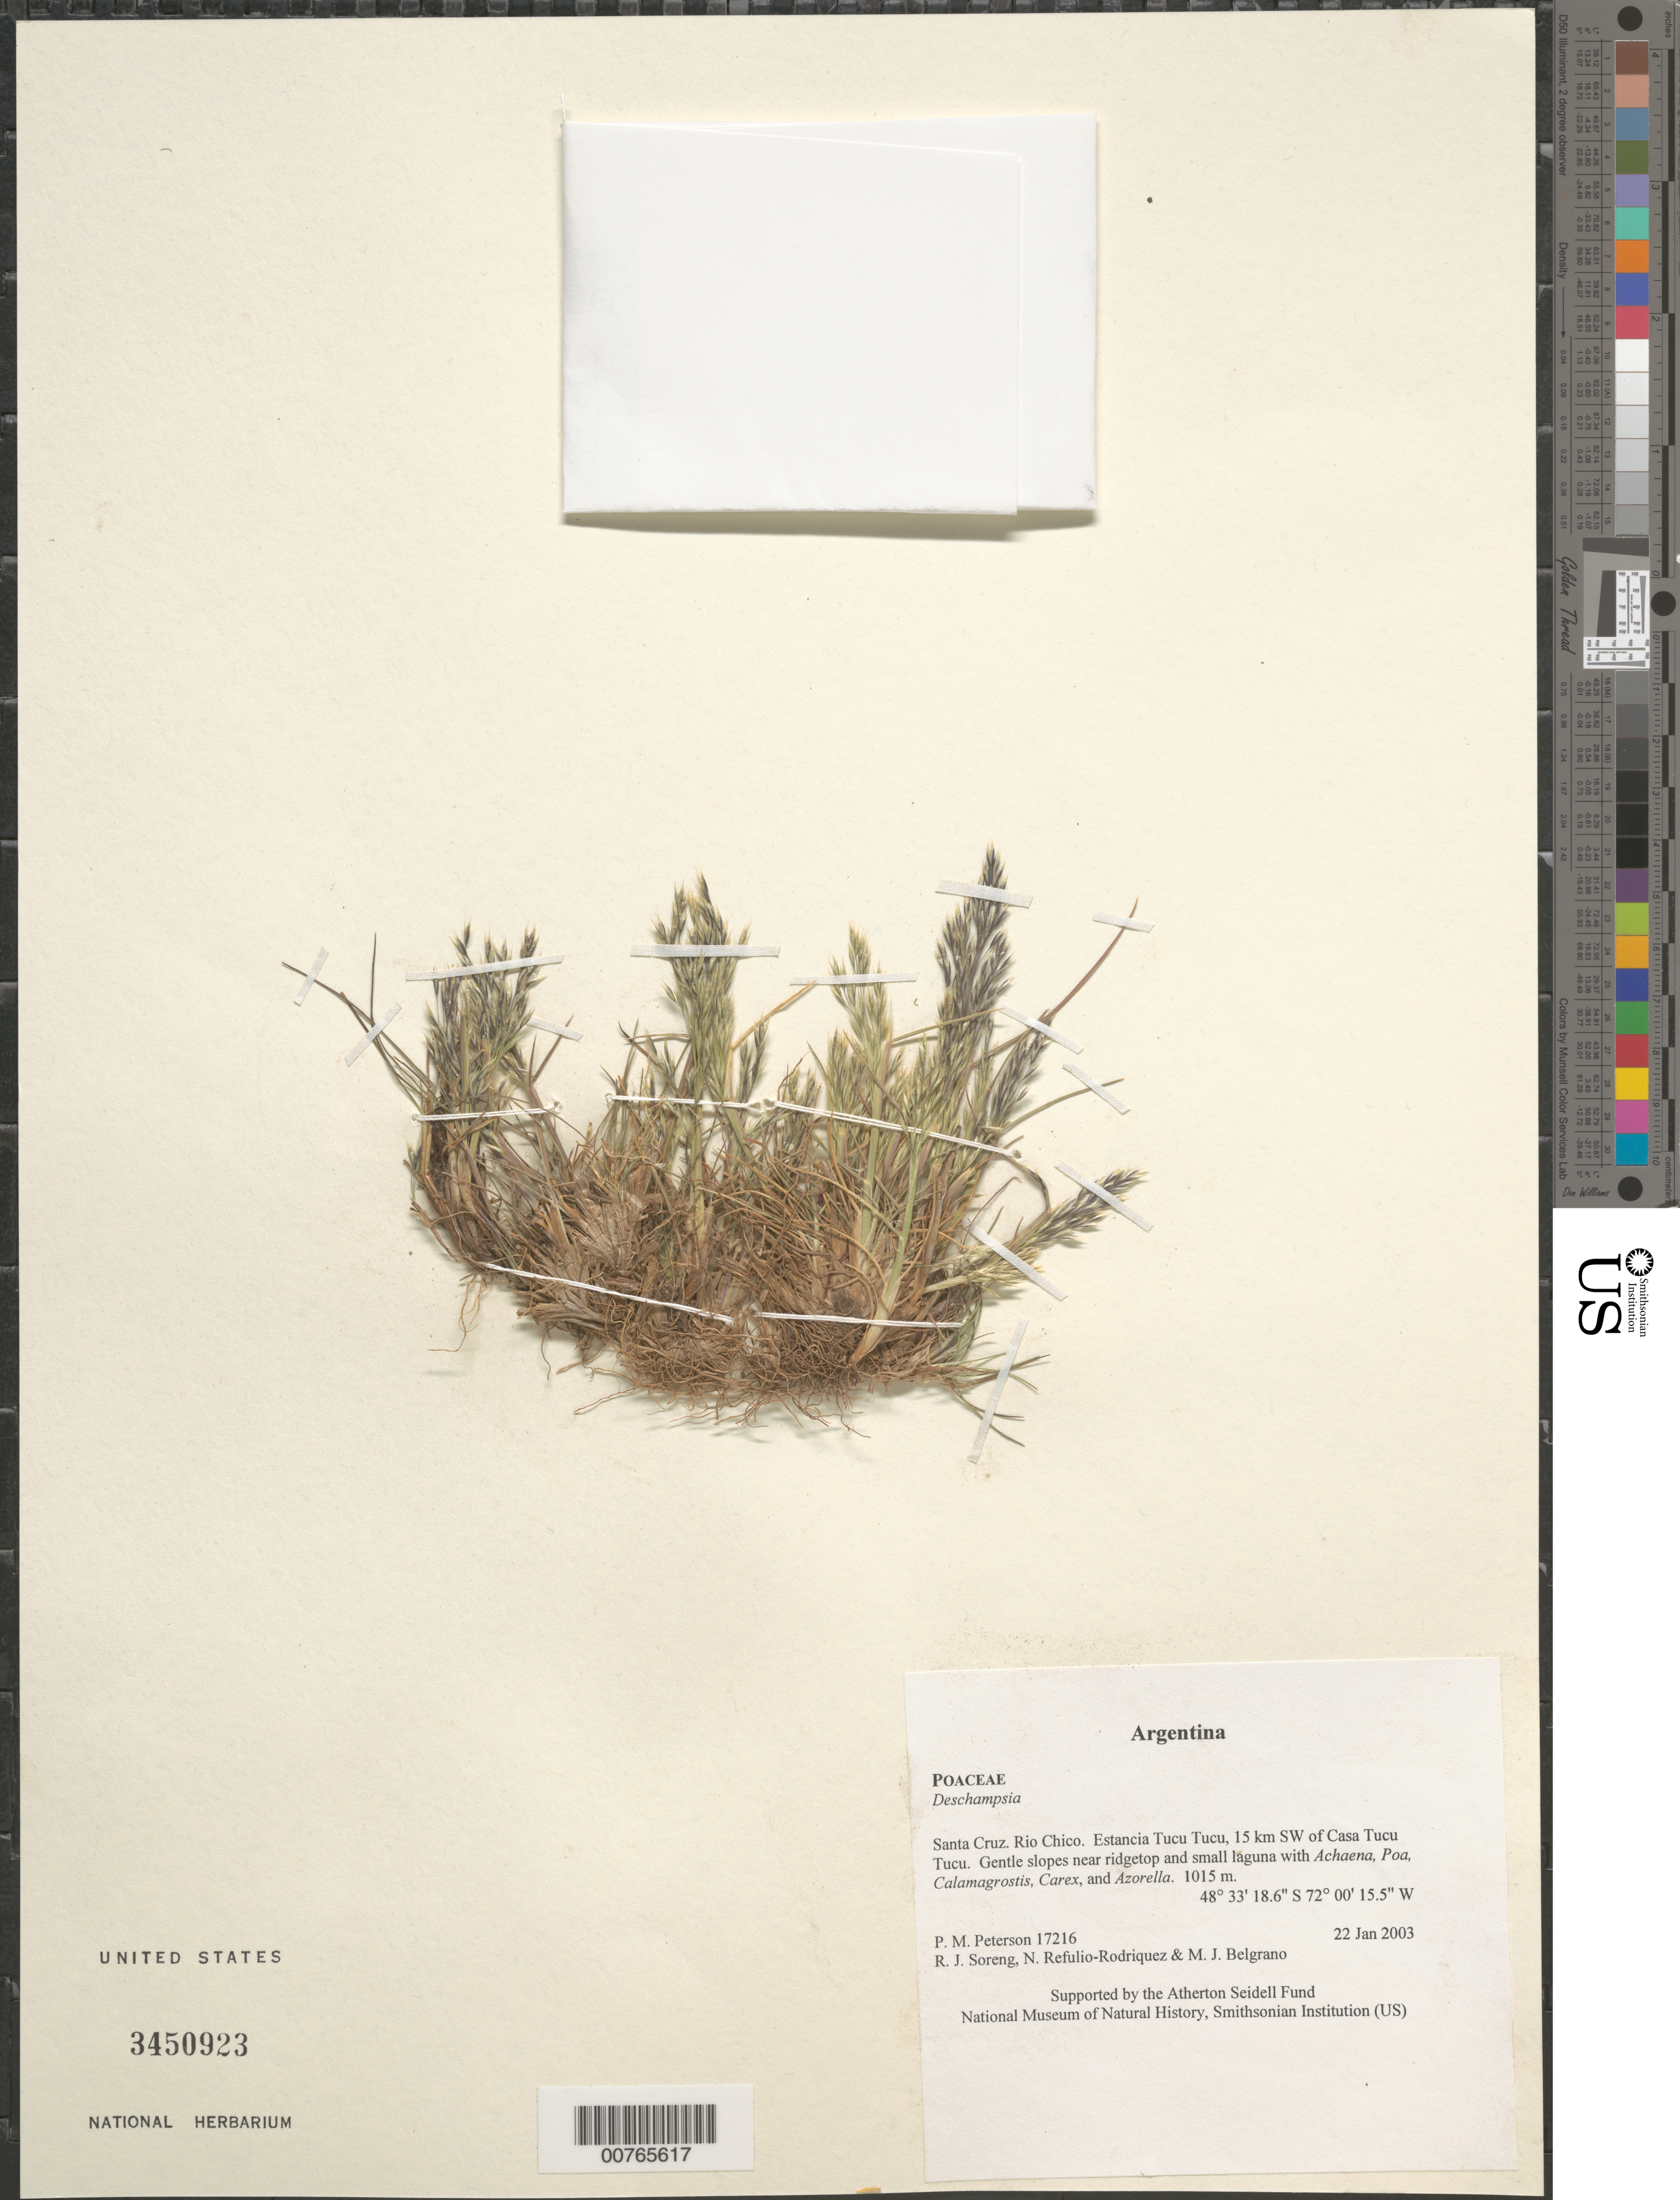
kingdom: Plantae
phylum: Tracheophyta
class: Liliopsida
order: Poales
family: Poaceae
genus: Deschampsia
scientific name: Deschampsia sp.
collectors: P. M. Peterson, R. J. Soreng, N. Refulio-Rodríguez & M. Belgrano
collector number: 17216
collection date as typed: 22 Jan 2003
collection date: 2003-01-22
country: Argentina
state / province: Santa Cruz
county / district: Rio Chico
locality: Estancia Tucu Tucu, 15 km SW of Casa Tucu Tucu. Gentle slopes near ridgetop and small laguna with Achaena, Poa, Calamagrostis, Carex, and Azorella.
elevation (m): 1015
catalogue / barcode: US 3450923